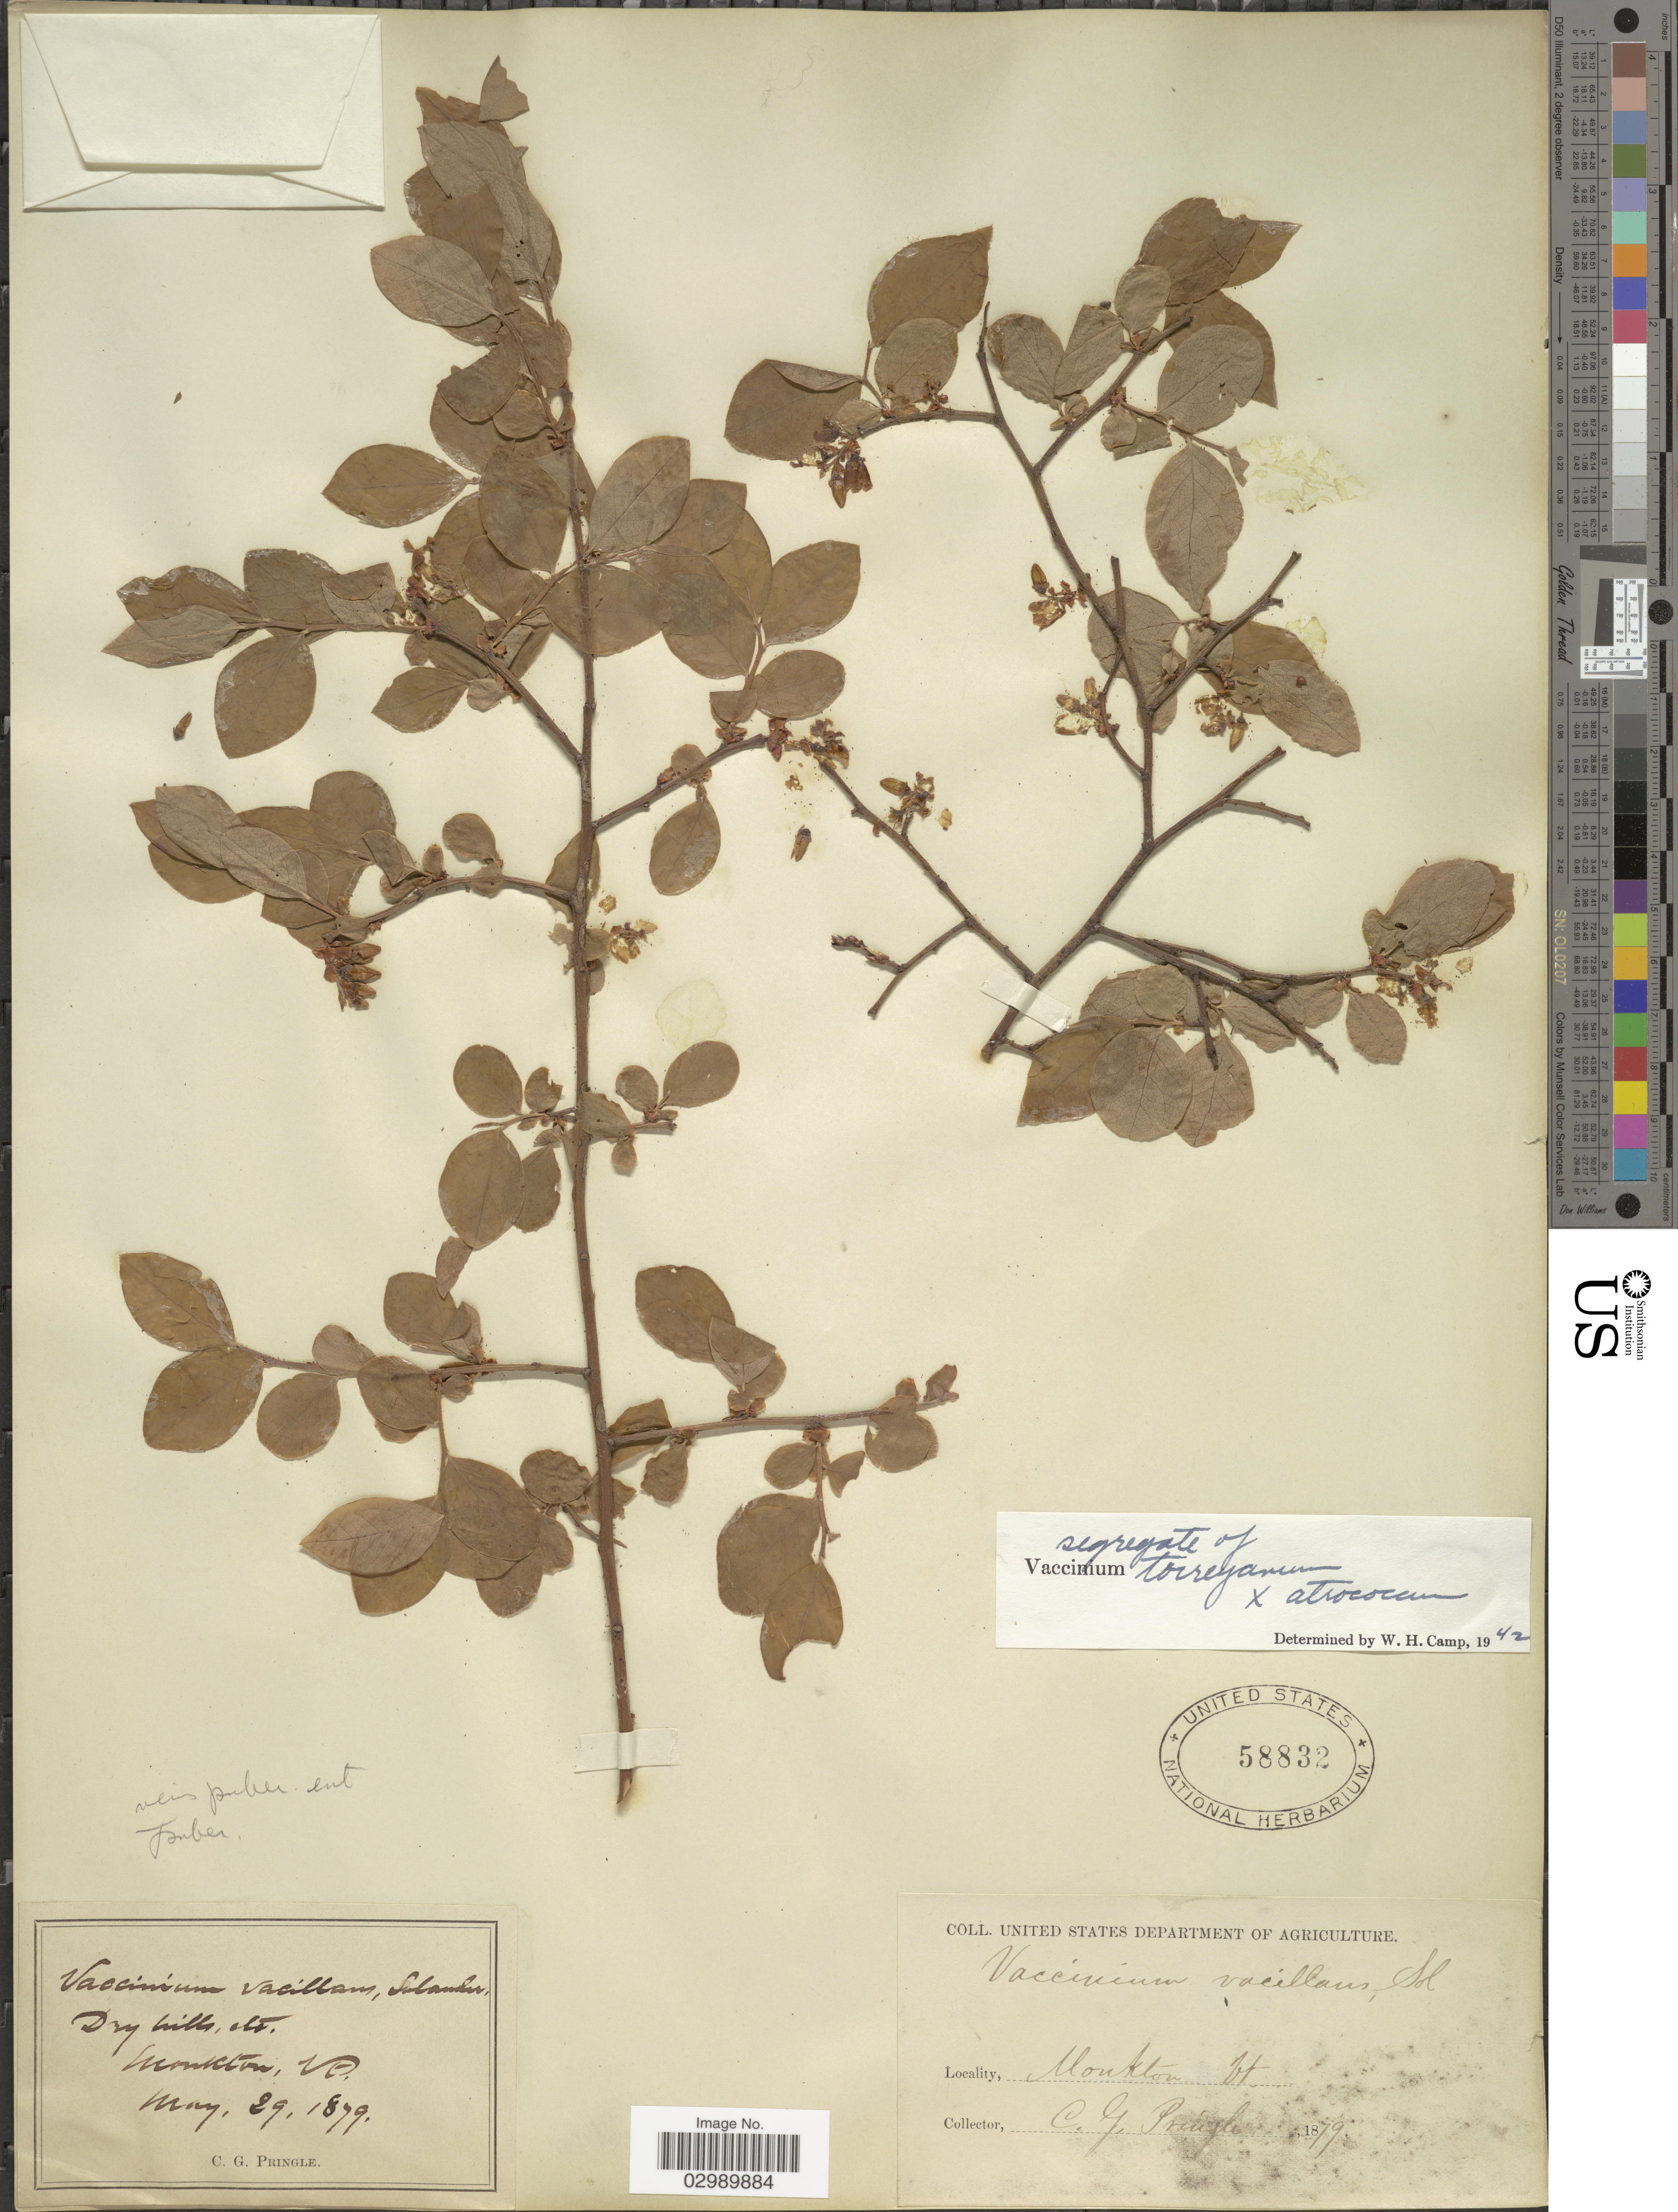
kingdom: Plantae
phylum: Tracheophyta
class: Magnoliopsida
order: Ericales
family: Ericaceae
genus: Vaccinium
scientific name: Vaccinium torreyanum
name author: Camp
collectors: C. G. Pringle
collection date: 1879-05-29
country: United States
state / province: Vermont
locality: Monkton, Vt.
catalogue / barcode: US 58832